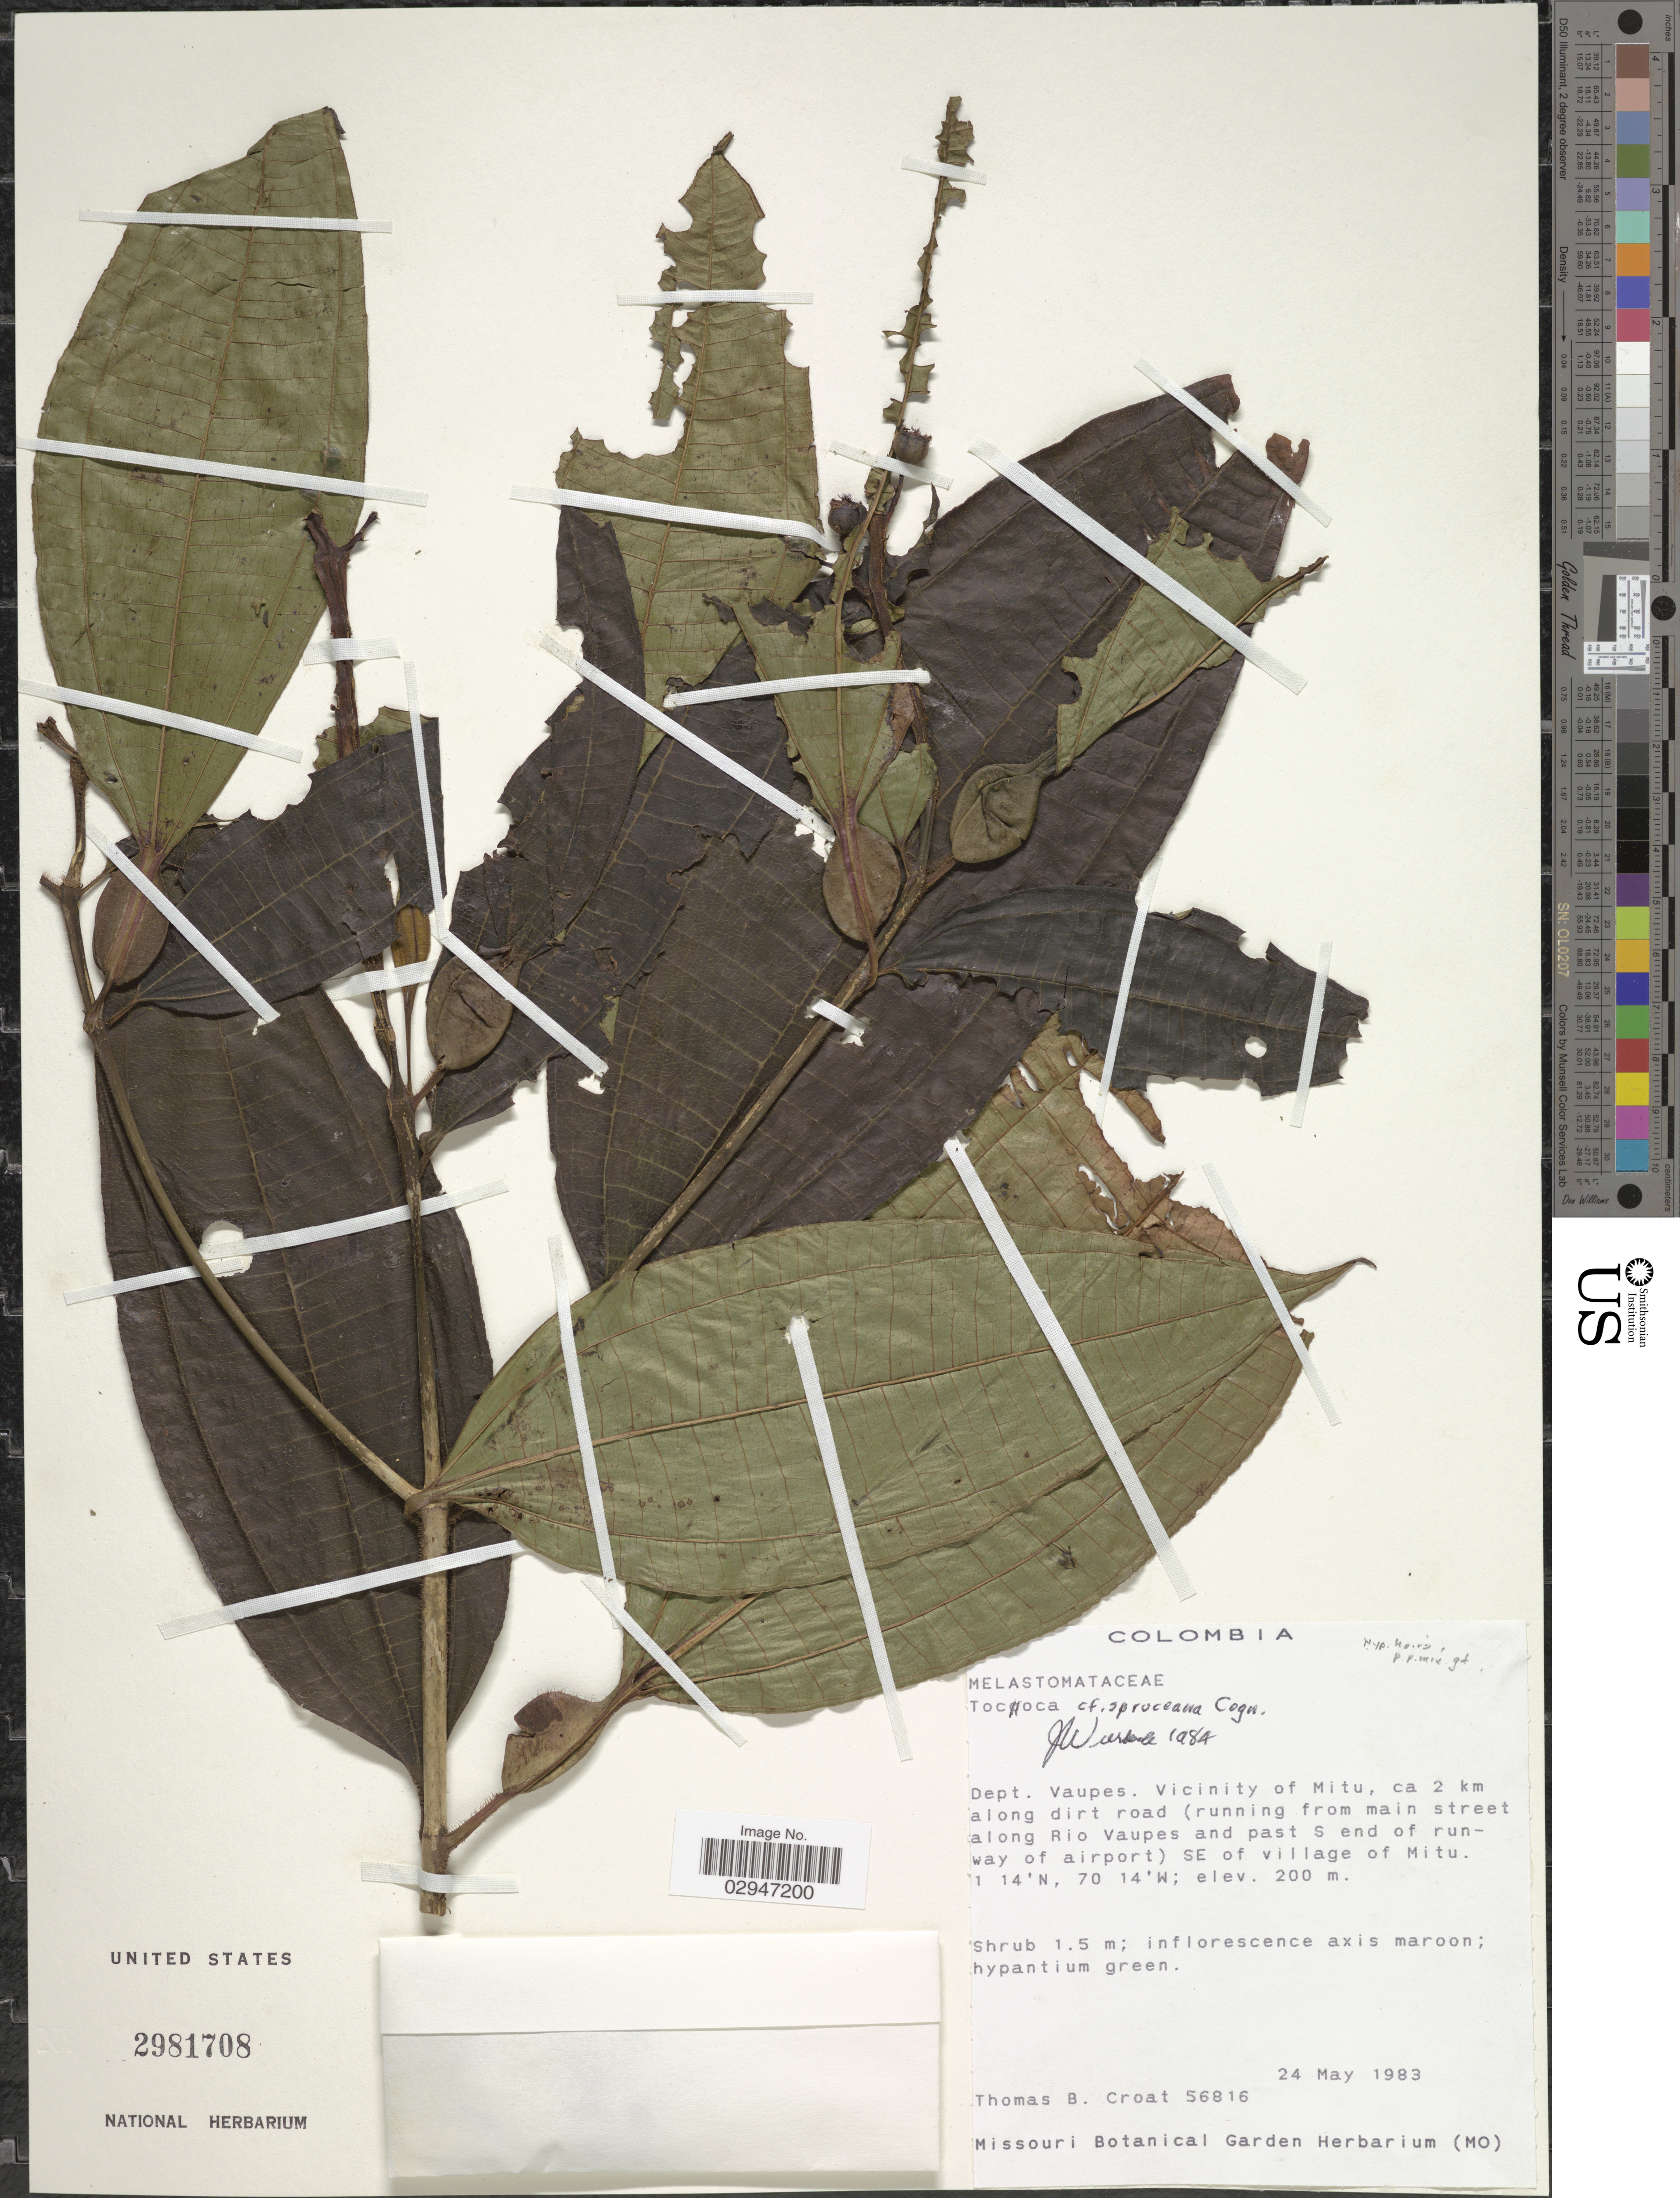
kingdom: Plantae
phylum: Tracheophyta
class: Magnoliopsida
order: Myrtales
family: Melastomataceae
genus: Tococa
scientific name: Tococa spruceana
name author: Cogn.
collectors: T. B. Croat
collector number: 56816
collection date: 1983-05-24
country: Colombia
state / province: Vaupés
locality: Dept. Vaupes. Vicinity of Mitu, ca 2 km along dirt road (running from main street along Rio Vaupes and past S end of runway of airport) SE of village of Mitu.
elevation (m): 200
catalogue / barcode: US 2981708